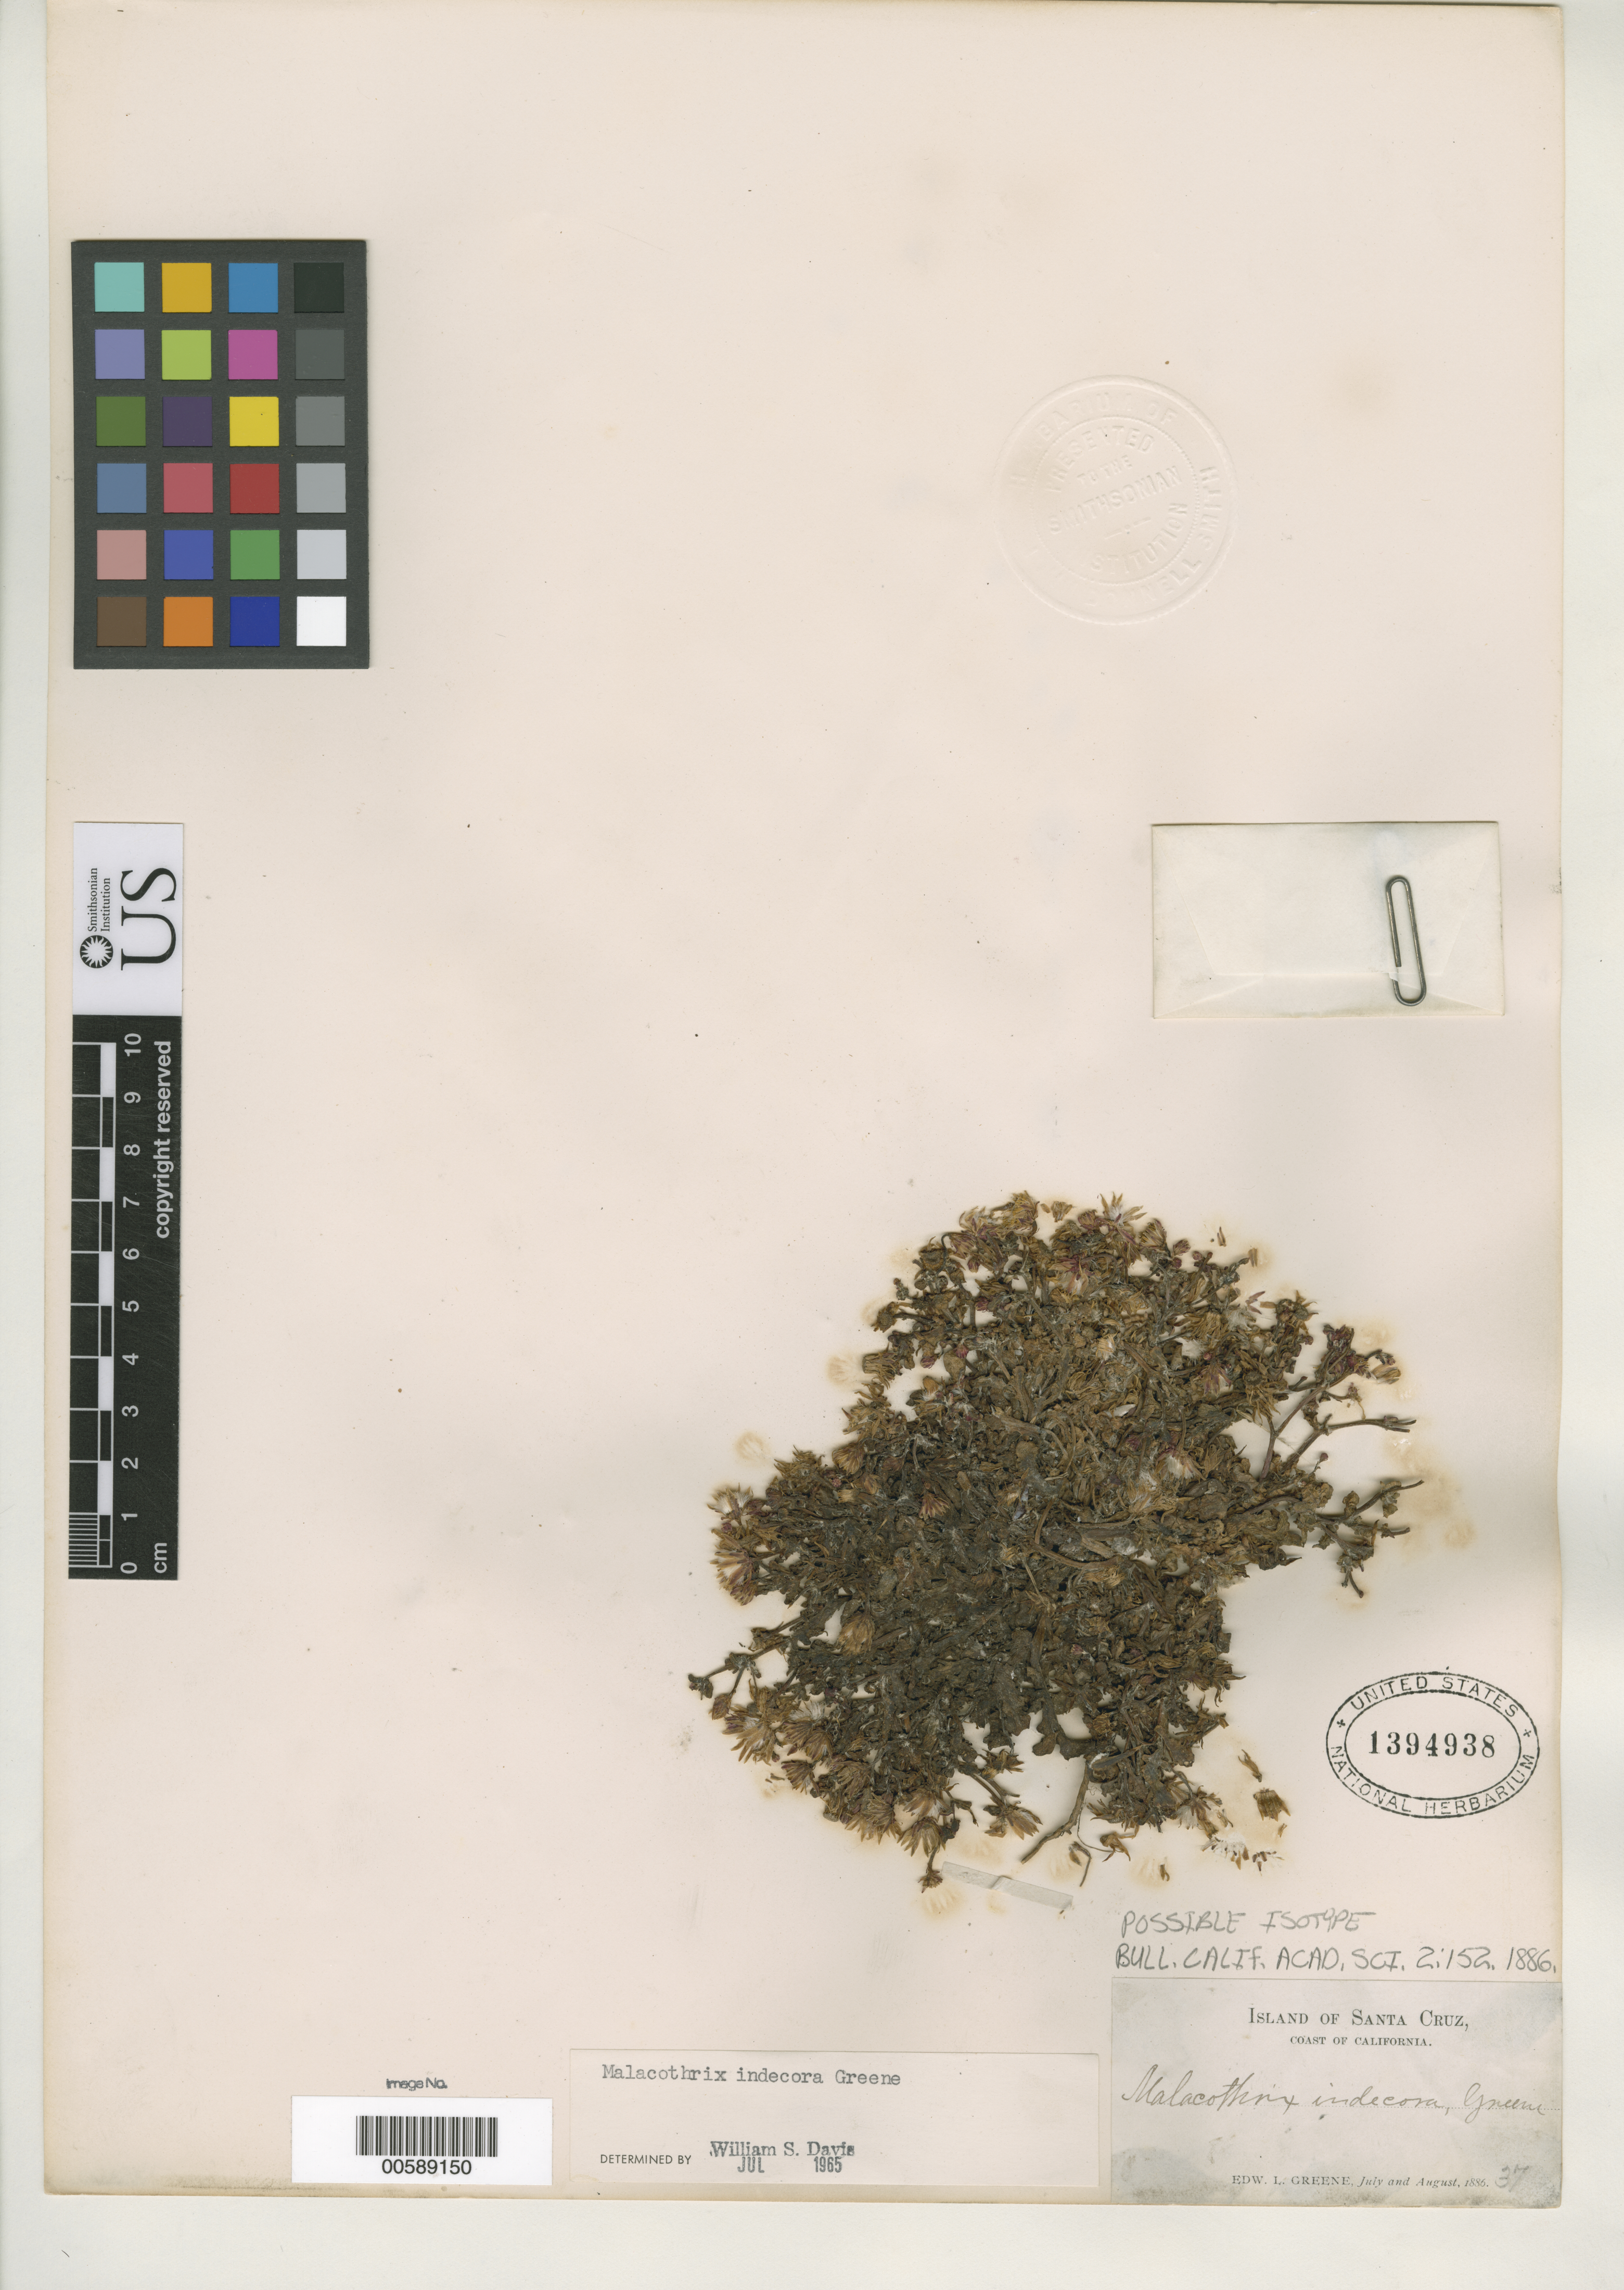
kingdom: Plantae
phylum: Tracheophyta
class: Magnoliopsida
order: Asterales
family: Asteraceae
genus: Malacothrix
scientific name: Malacothrix indecora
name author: Greene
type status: Possible Isotype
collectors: E. L. Greene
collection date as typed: Jul 1886 to -- Aug 1886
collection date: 1886-07/1886-08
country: United States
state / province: California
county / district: Santa Barbara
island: Santa Cruz Island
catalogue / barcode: US 1394938